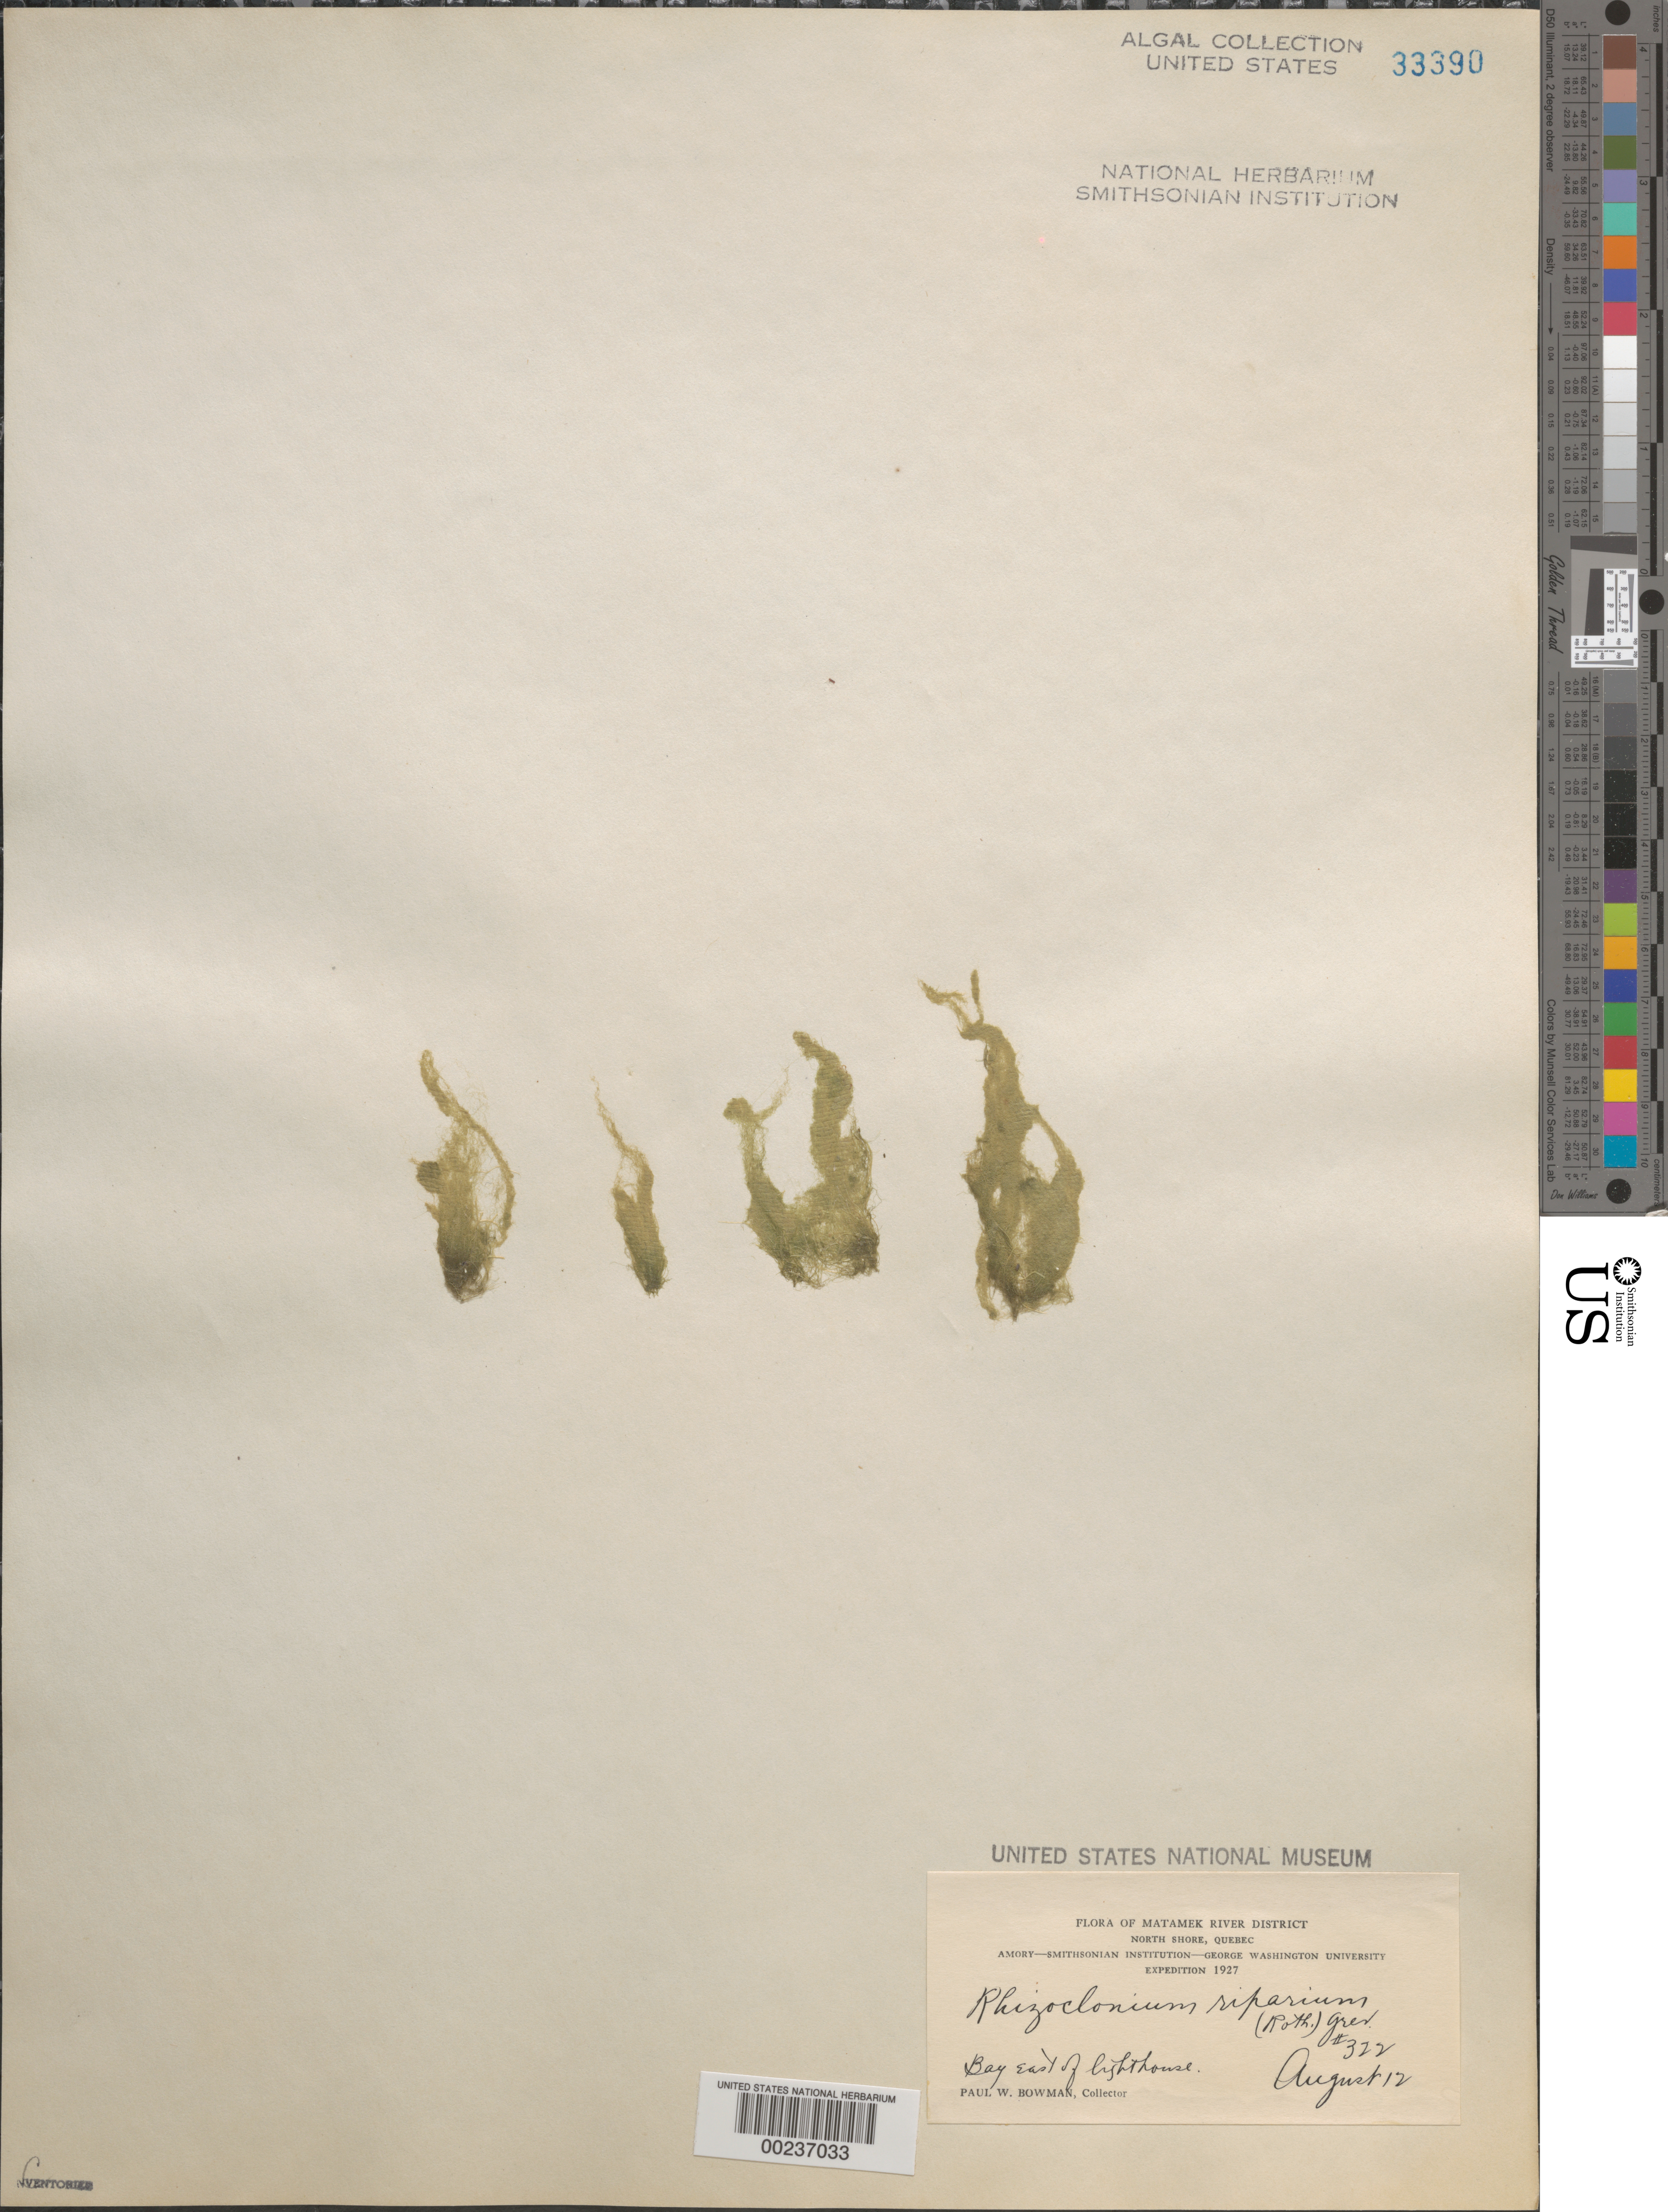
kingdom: Plantae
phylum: Chlorophyta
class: Ulvophyceae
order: Cladophorales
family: Cladophoraceae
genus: Rhizoclonium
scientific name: Rhizoclonium riparium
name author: (Roth) Harv.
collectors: P. Bowman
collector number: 322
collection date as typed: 12 Aug 1927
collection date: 1927-08-12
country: Canada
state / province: Quebec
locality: Matamek river district, north shore, bay east of lighthouse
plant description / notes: Amory-Smithsonian Institution-George Washington University Expedition, 1927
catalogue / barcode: US 33390